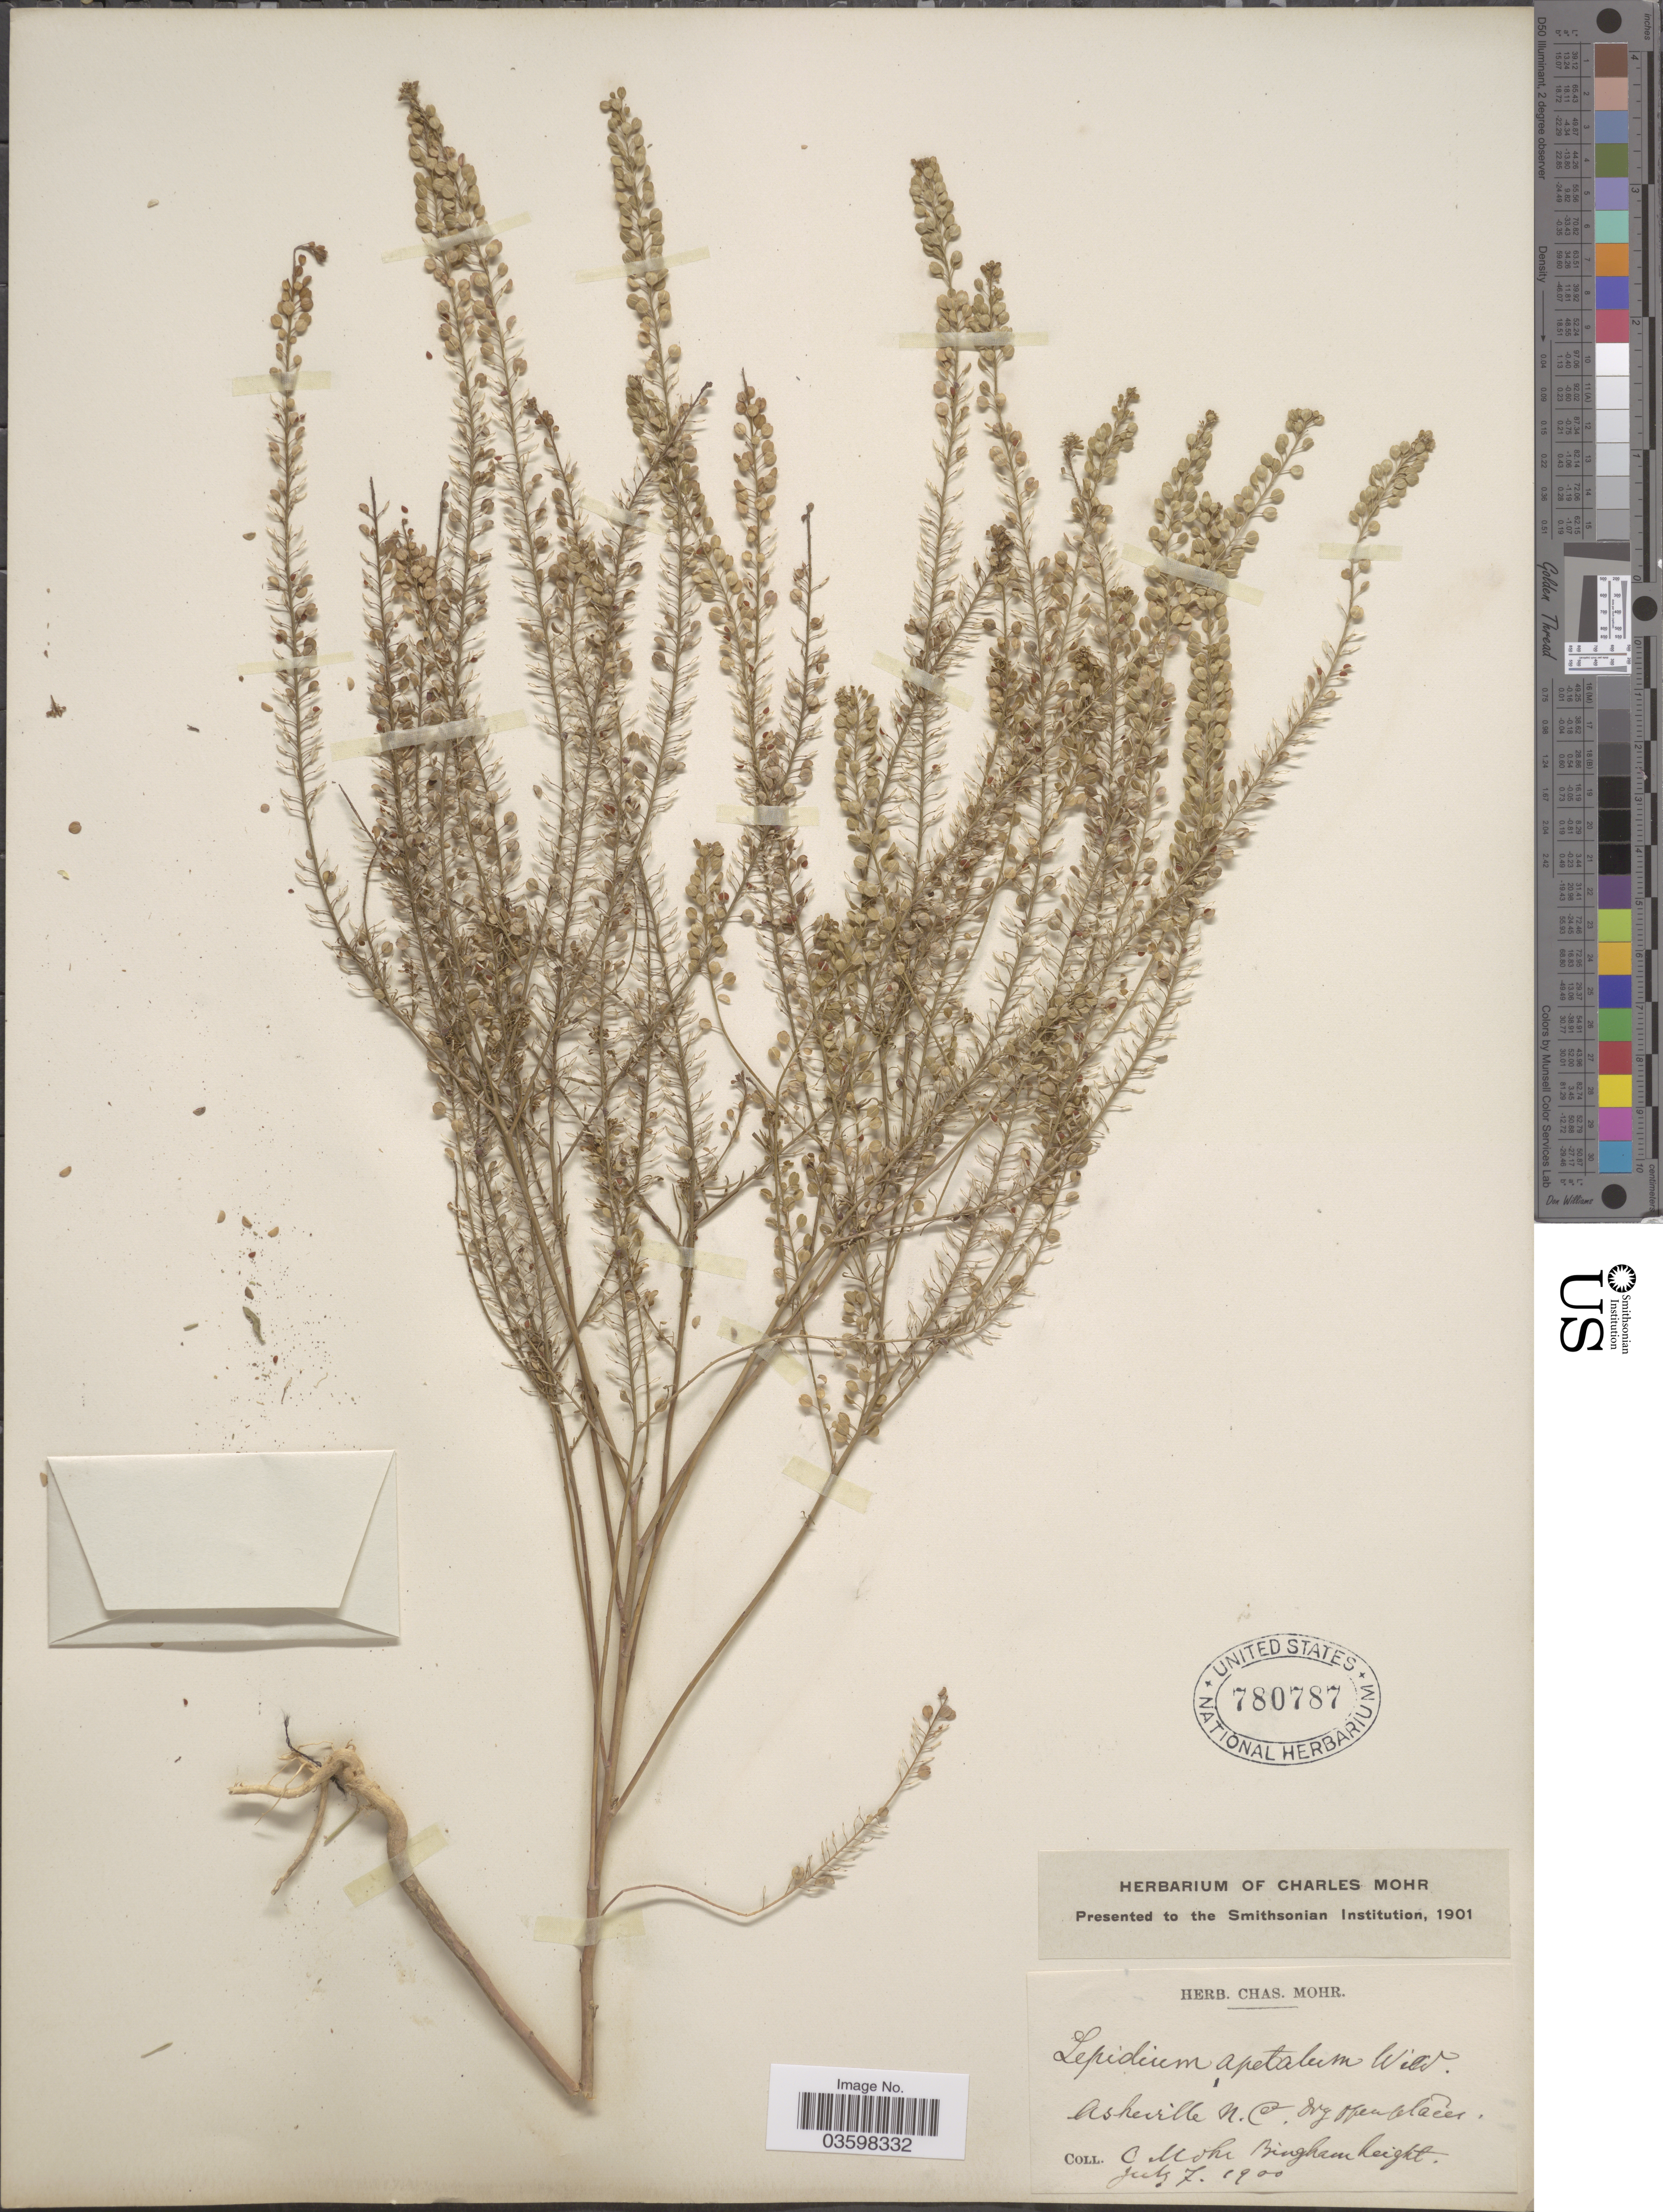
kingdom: Plantae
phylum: Tracheophyta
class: Magnoliopsida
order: Brassicales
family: Brassicaceae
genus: Lepidium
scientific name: Lepidium densiflorum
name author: Schrad.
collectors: Mohr, C. T. (herbarium)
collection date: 1900-07-07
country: United States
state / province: North Carolina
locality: Asheville. Bingham height.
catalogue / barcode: US 780787